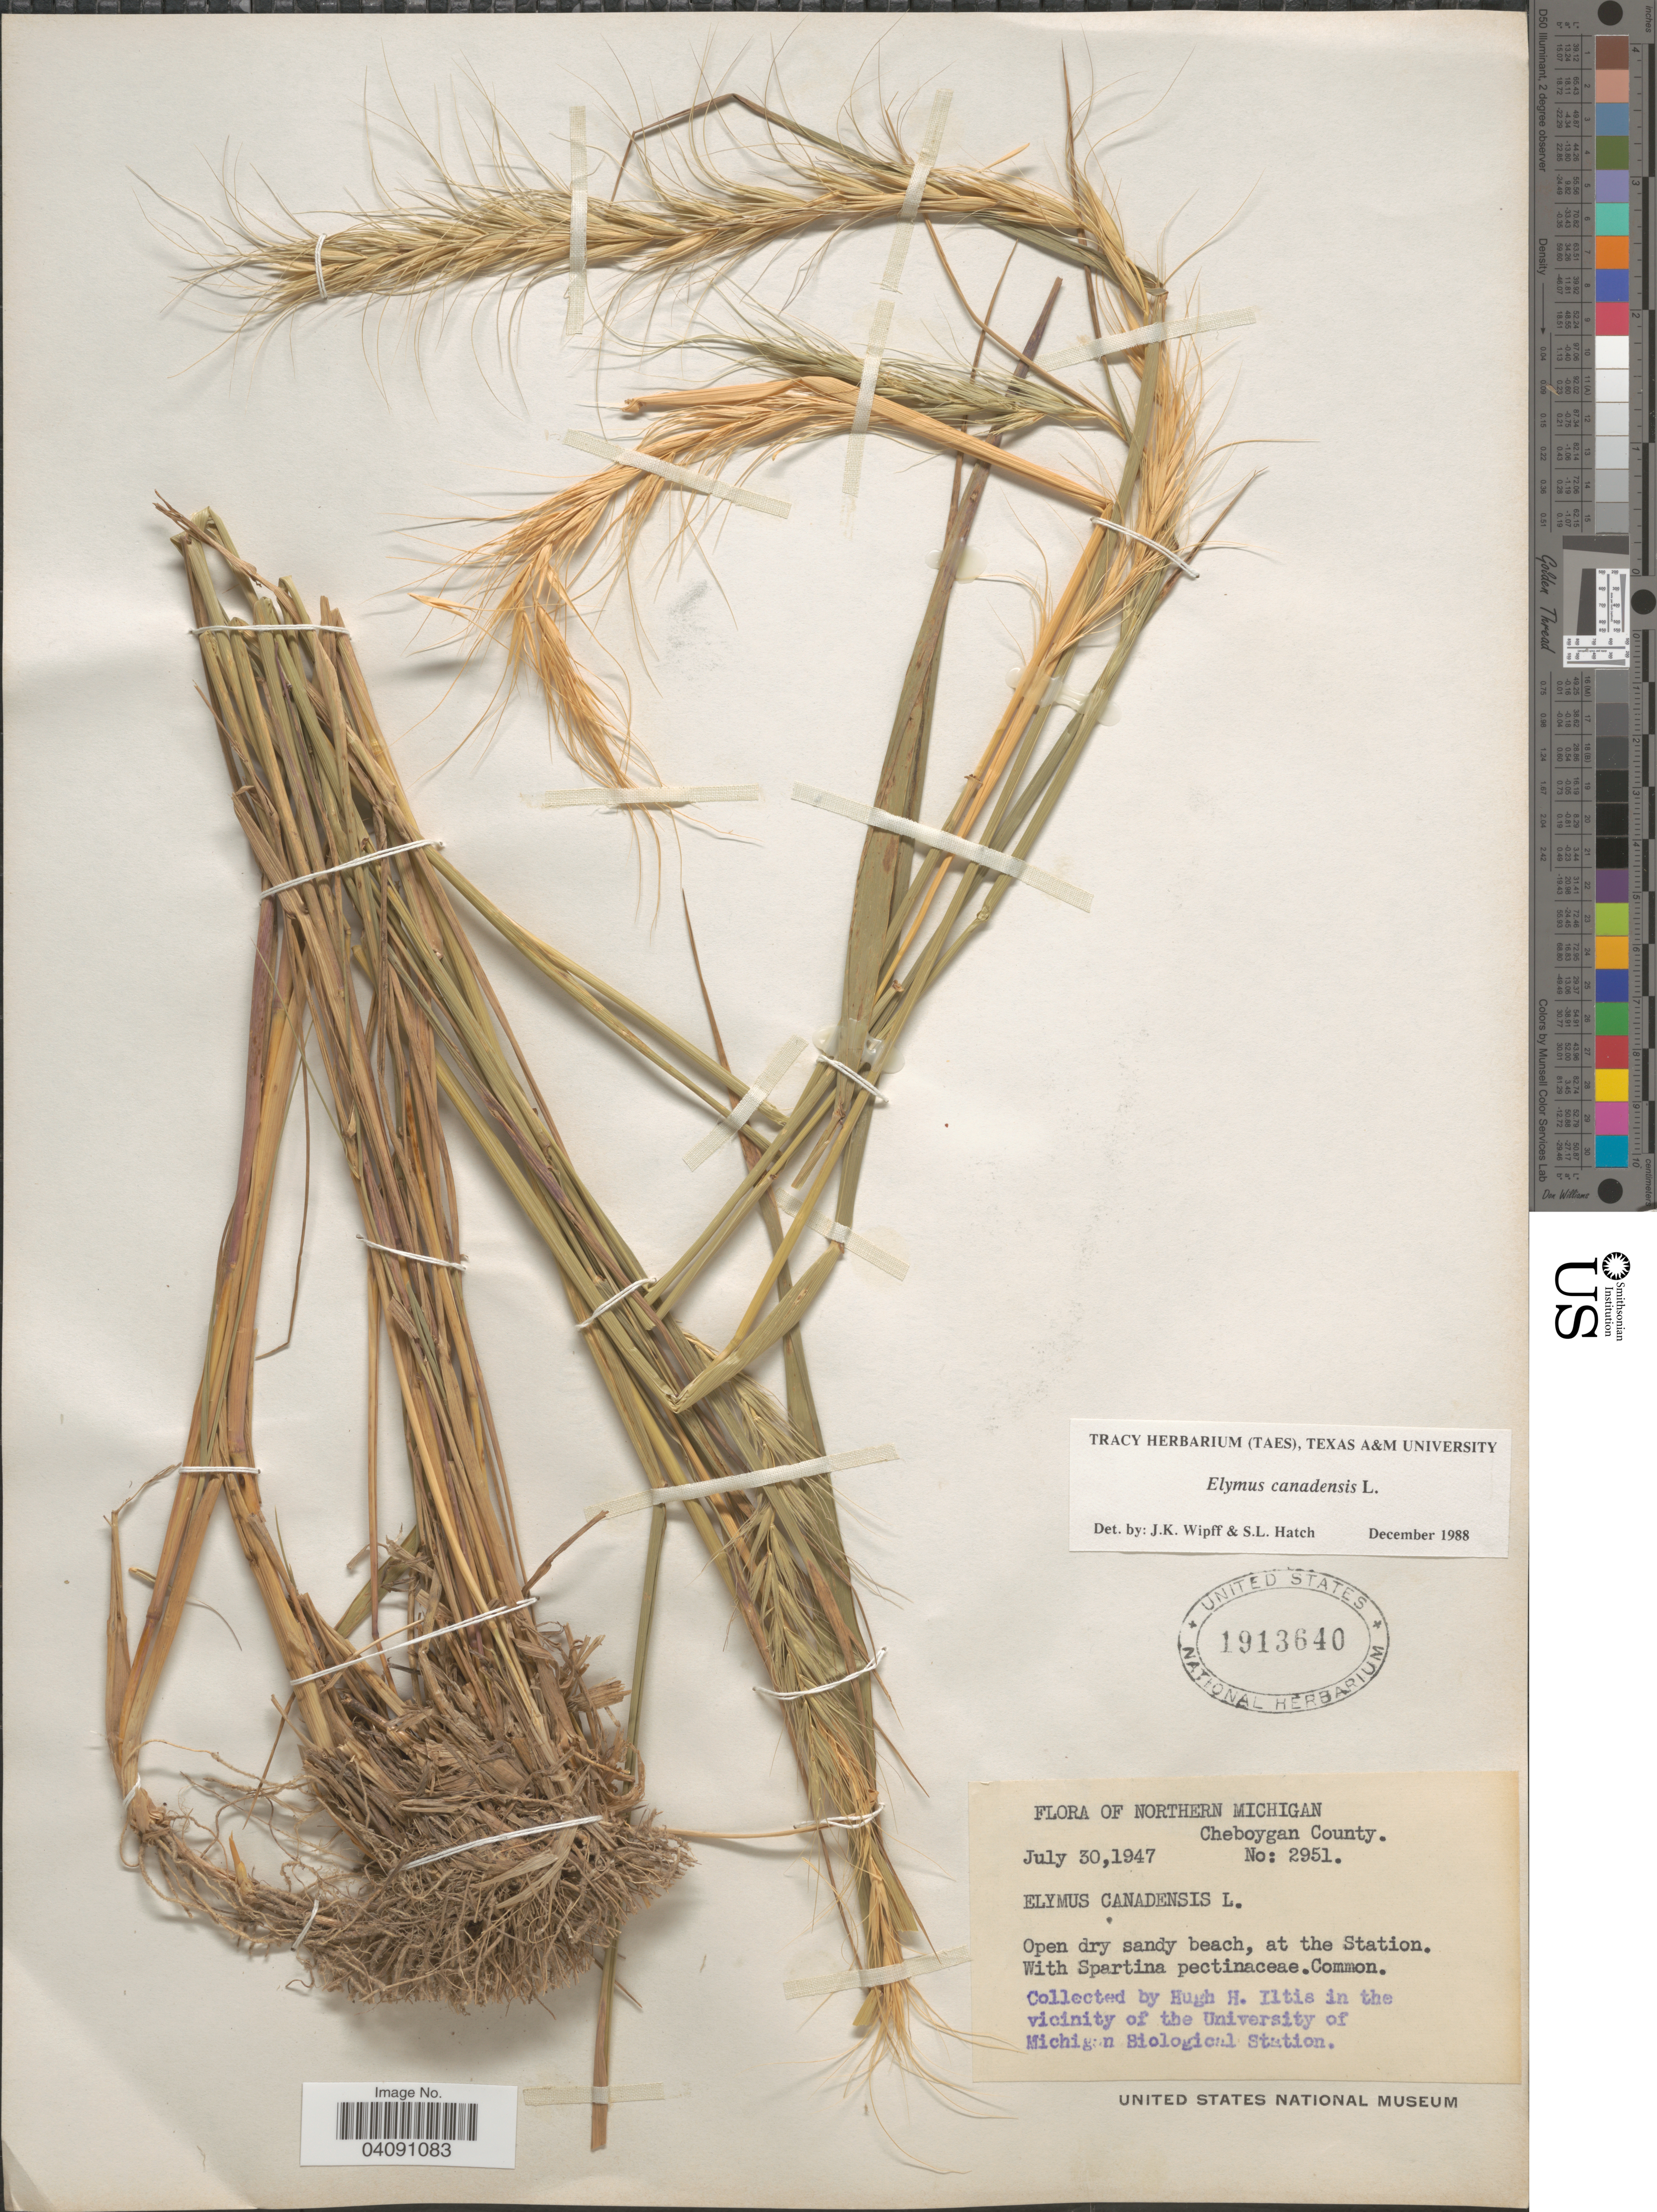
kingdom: Plantae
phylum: Tracheophyta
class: Liliopsida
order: Poales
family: Poaceae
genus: Elymus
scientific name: Elymus canadensis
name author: L.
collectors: H. H. Iltis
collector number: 2951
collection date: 1947-07-30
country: United States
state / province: Michigan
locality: Northern Michigan. Cheboygan County. Open dry sandy beach, at the Station. In the vicinity of the University of Michigan Biological Station.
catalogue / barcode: US 1913640